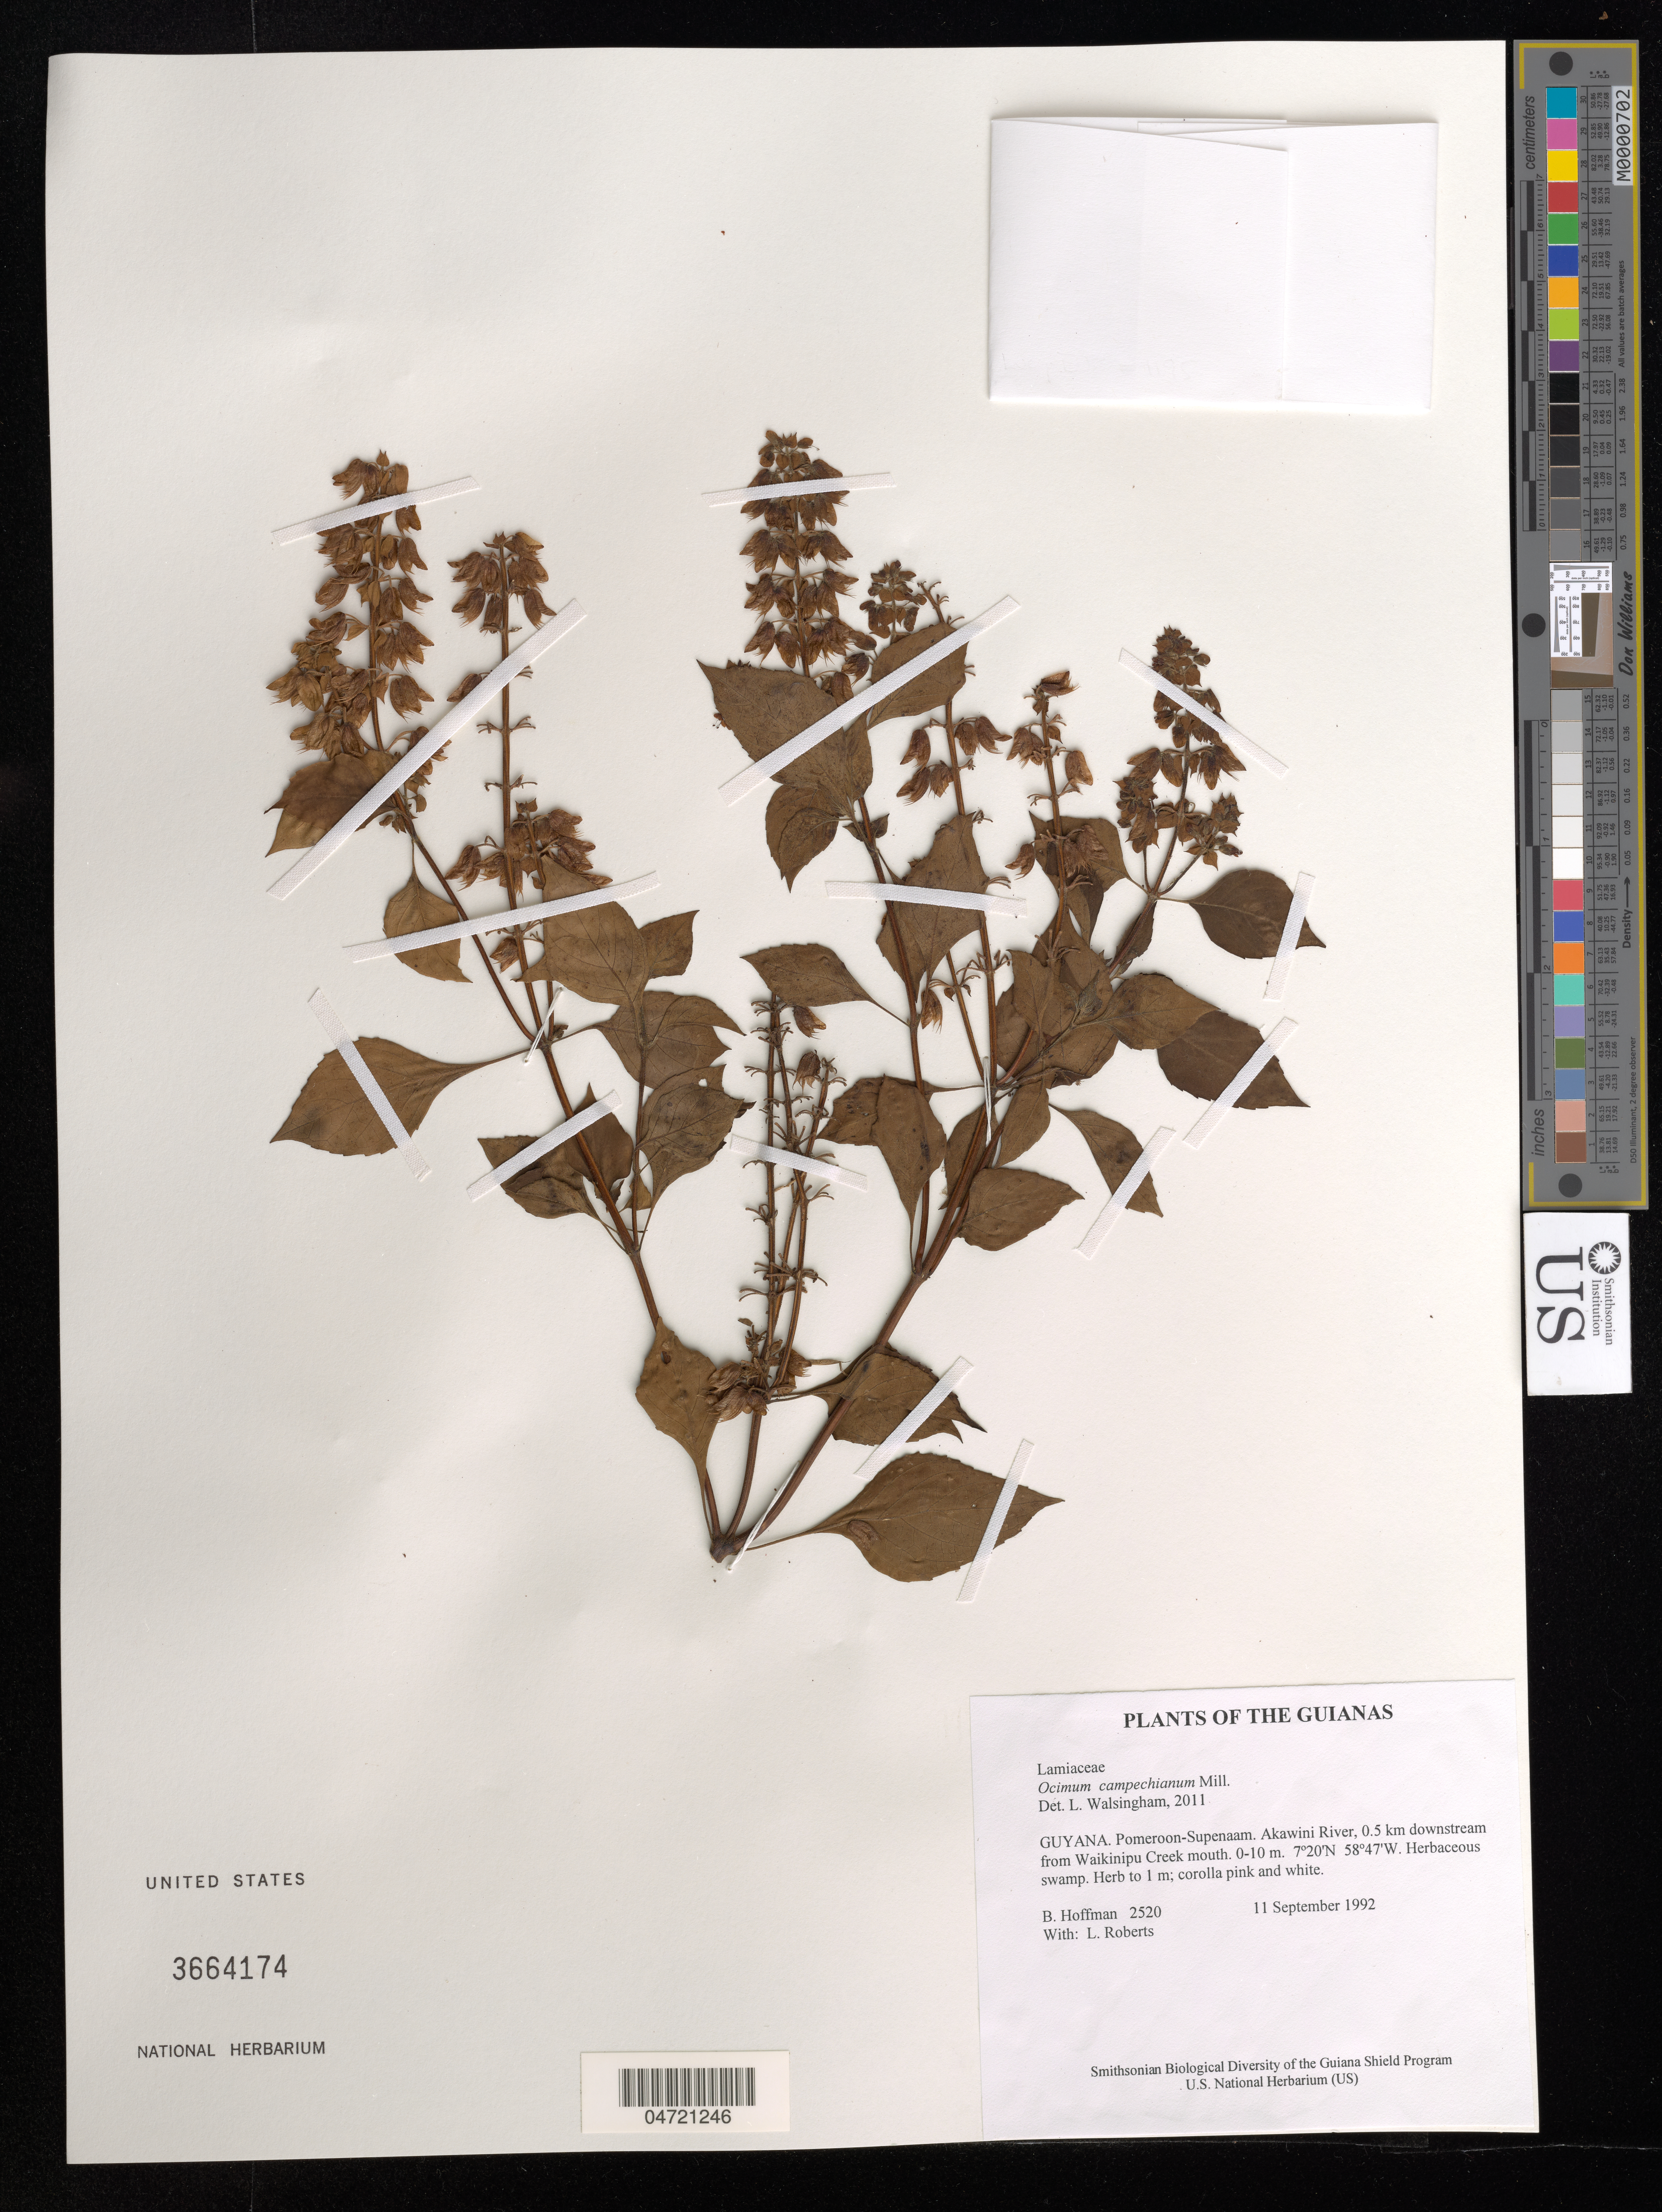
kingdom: Plantae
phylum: Tracheophyta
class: Magnoliopsida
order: Lamiales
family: Lamiaceae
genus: Ocimum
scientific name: Ocimum campechianum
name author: Mill.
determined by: Walsingham, L. J.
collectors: B. Hoffman & L. Roberts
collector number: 2520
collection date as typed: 11 September 1992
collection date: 1992-09-11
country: Guyana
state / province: Pomeroon-Supenaam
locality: Akawini River, 0.5 km downstream from Waikinipu Creek mouth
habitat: Herbaceous swamp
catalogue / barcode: US 3664174